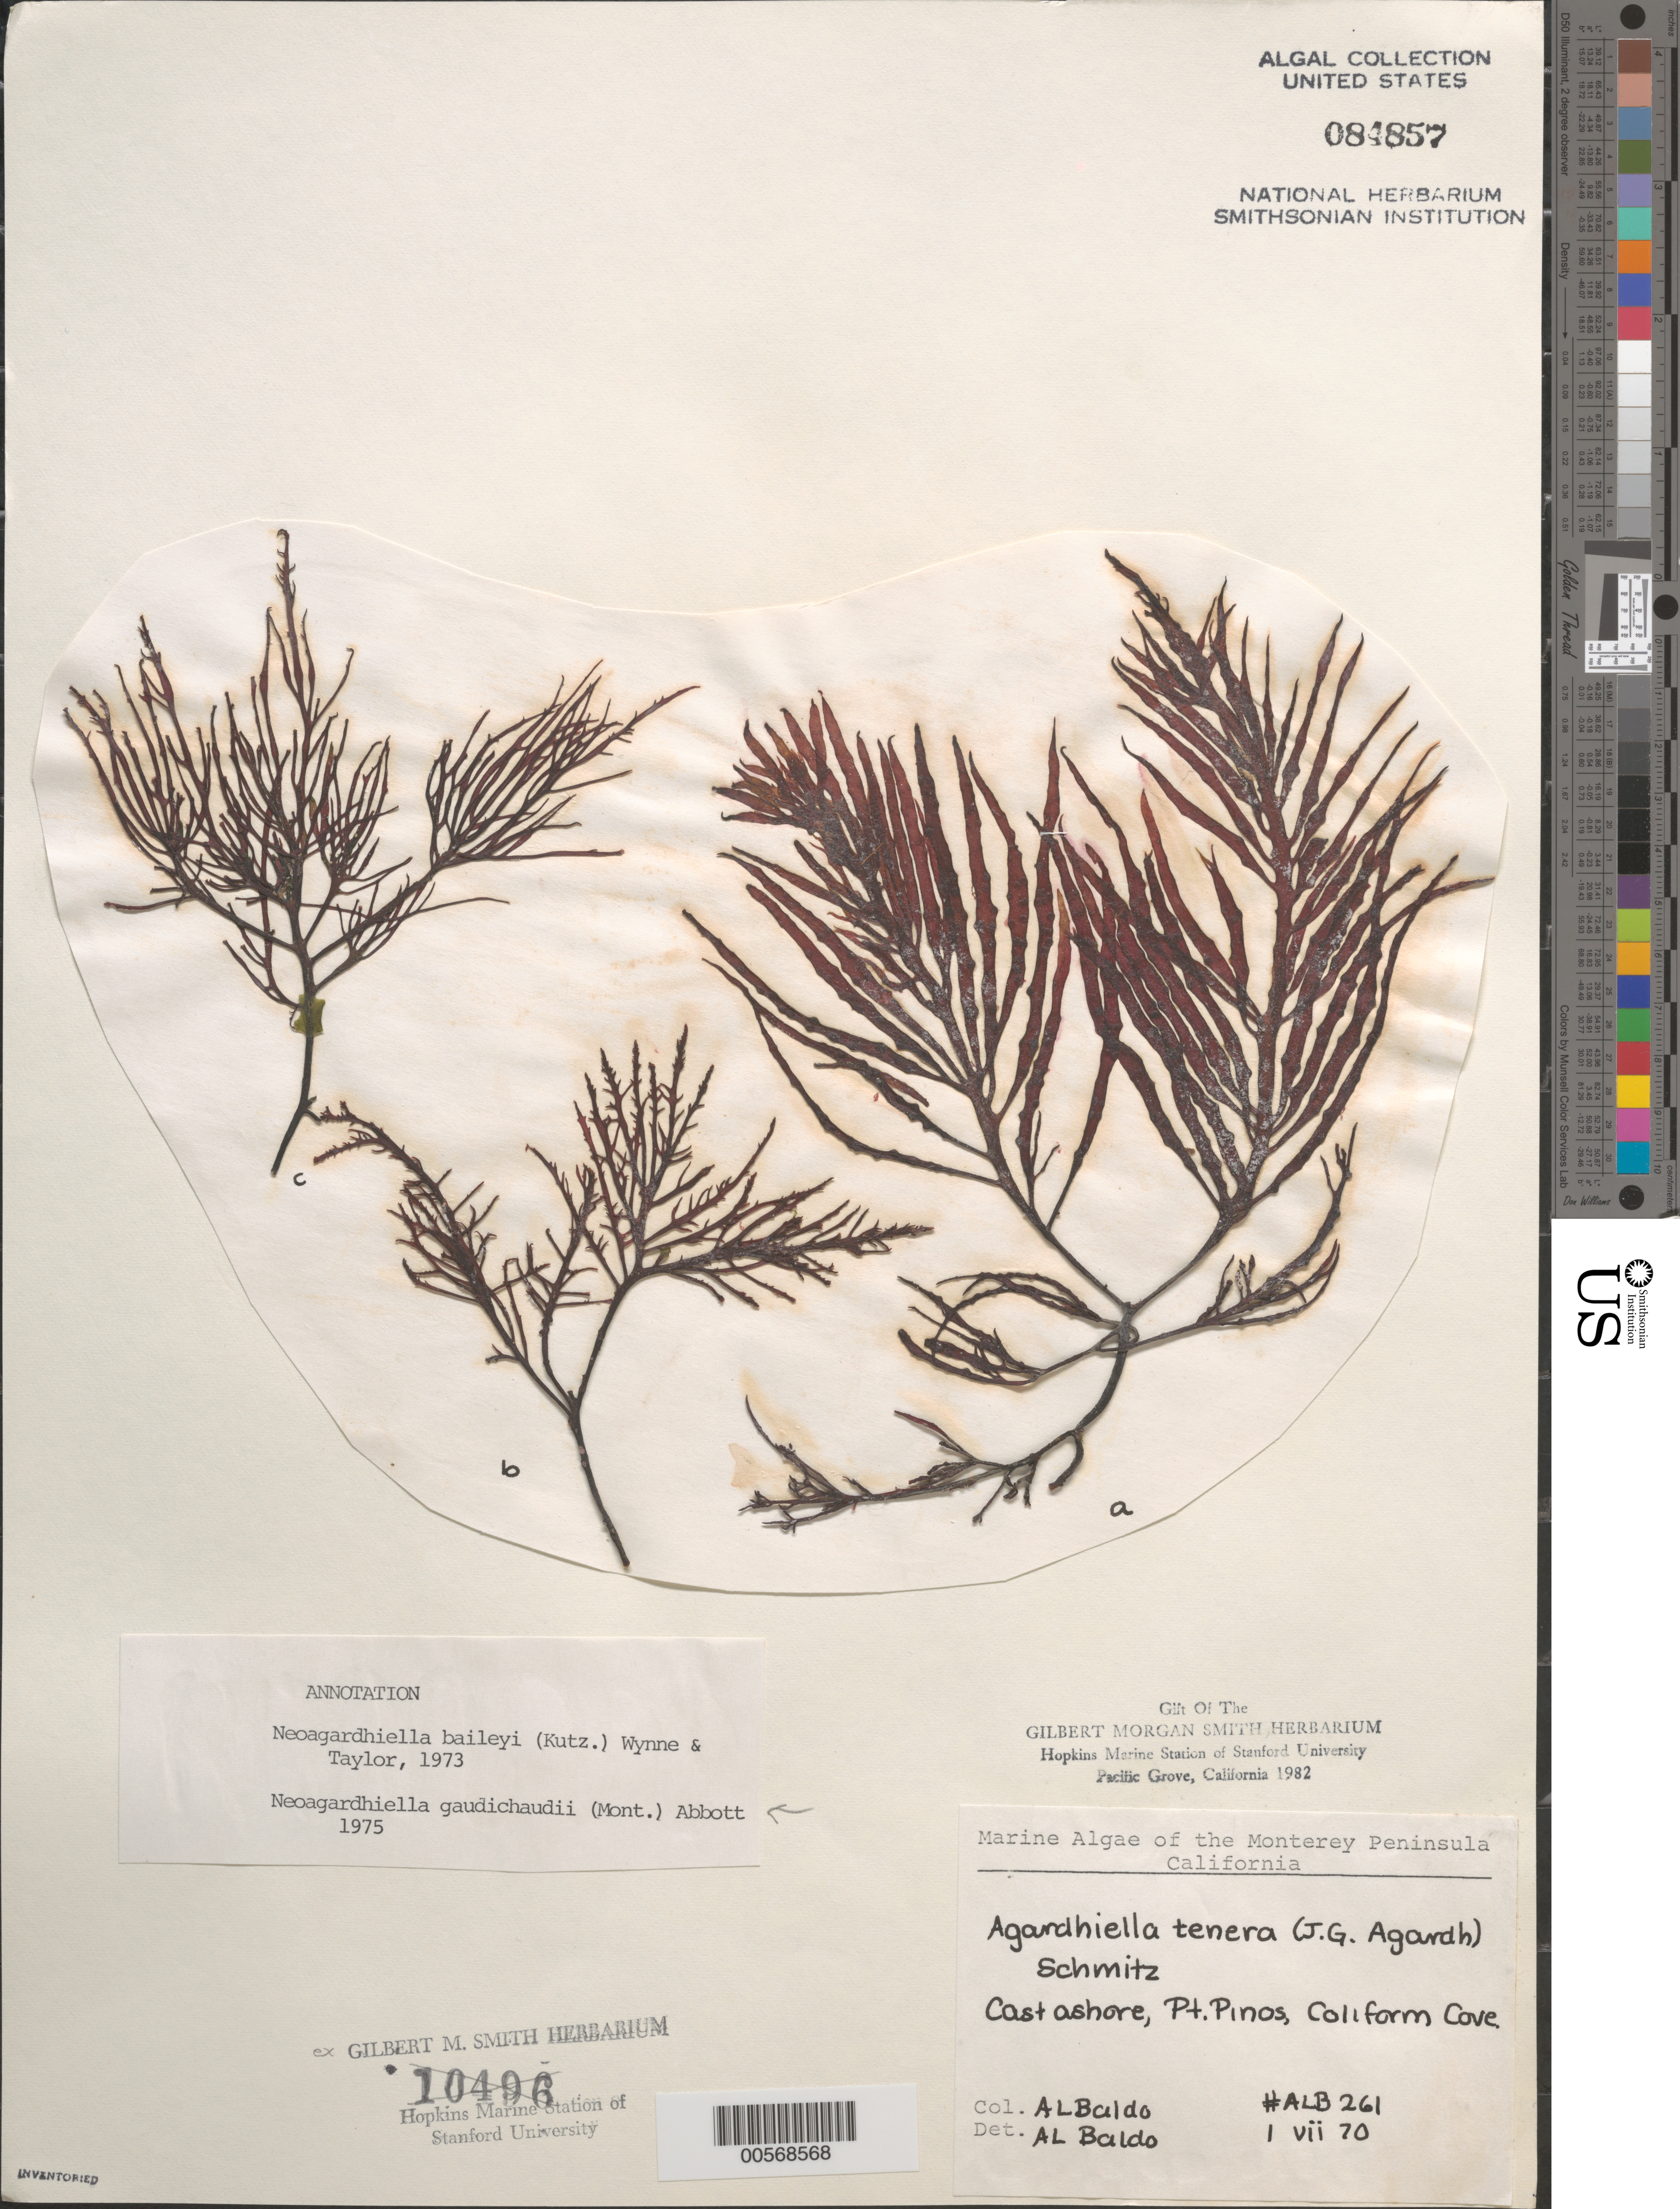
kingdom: Plantae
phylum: Rhodophyta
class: Florideophyceae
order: Gigartinales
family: Solieriaceae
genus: Sarcodiotheca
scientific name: Sarcodiotheca gaudichaudii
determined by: Algae name updating Project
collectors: A. Baldo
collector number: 261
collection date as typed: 01 Jul 1970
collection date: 1970-07-01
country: United States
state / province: California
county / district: Monterey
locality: Coliform Cove, Point Pinos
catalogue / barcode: US 84857